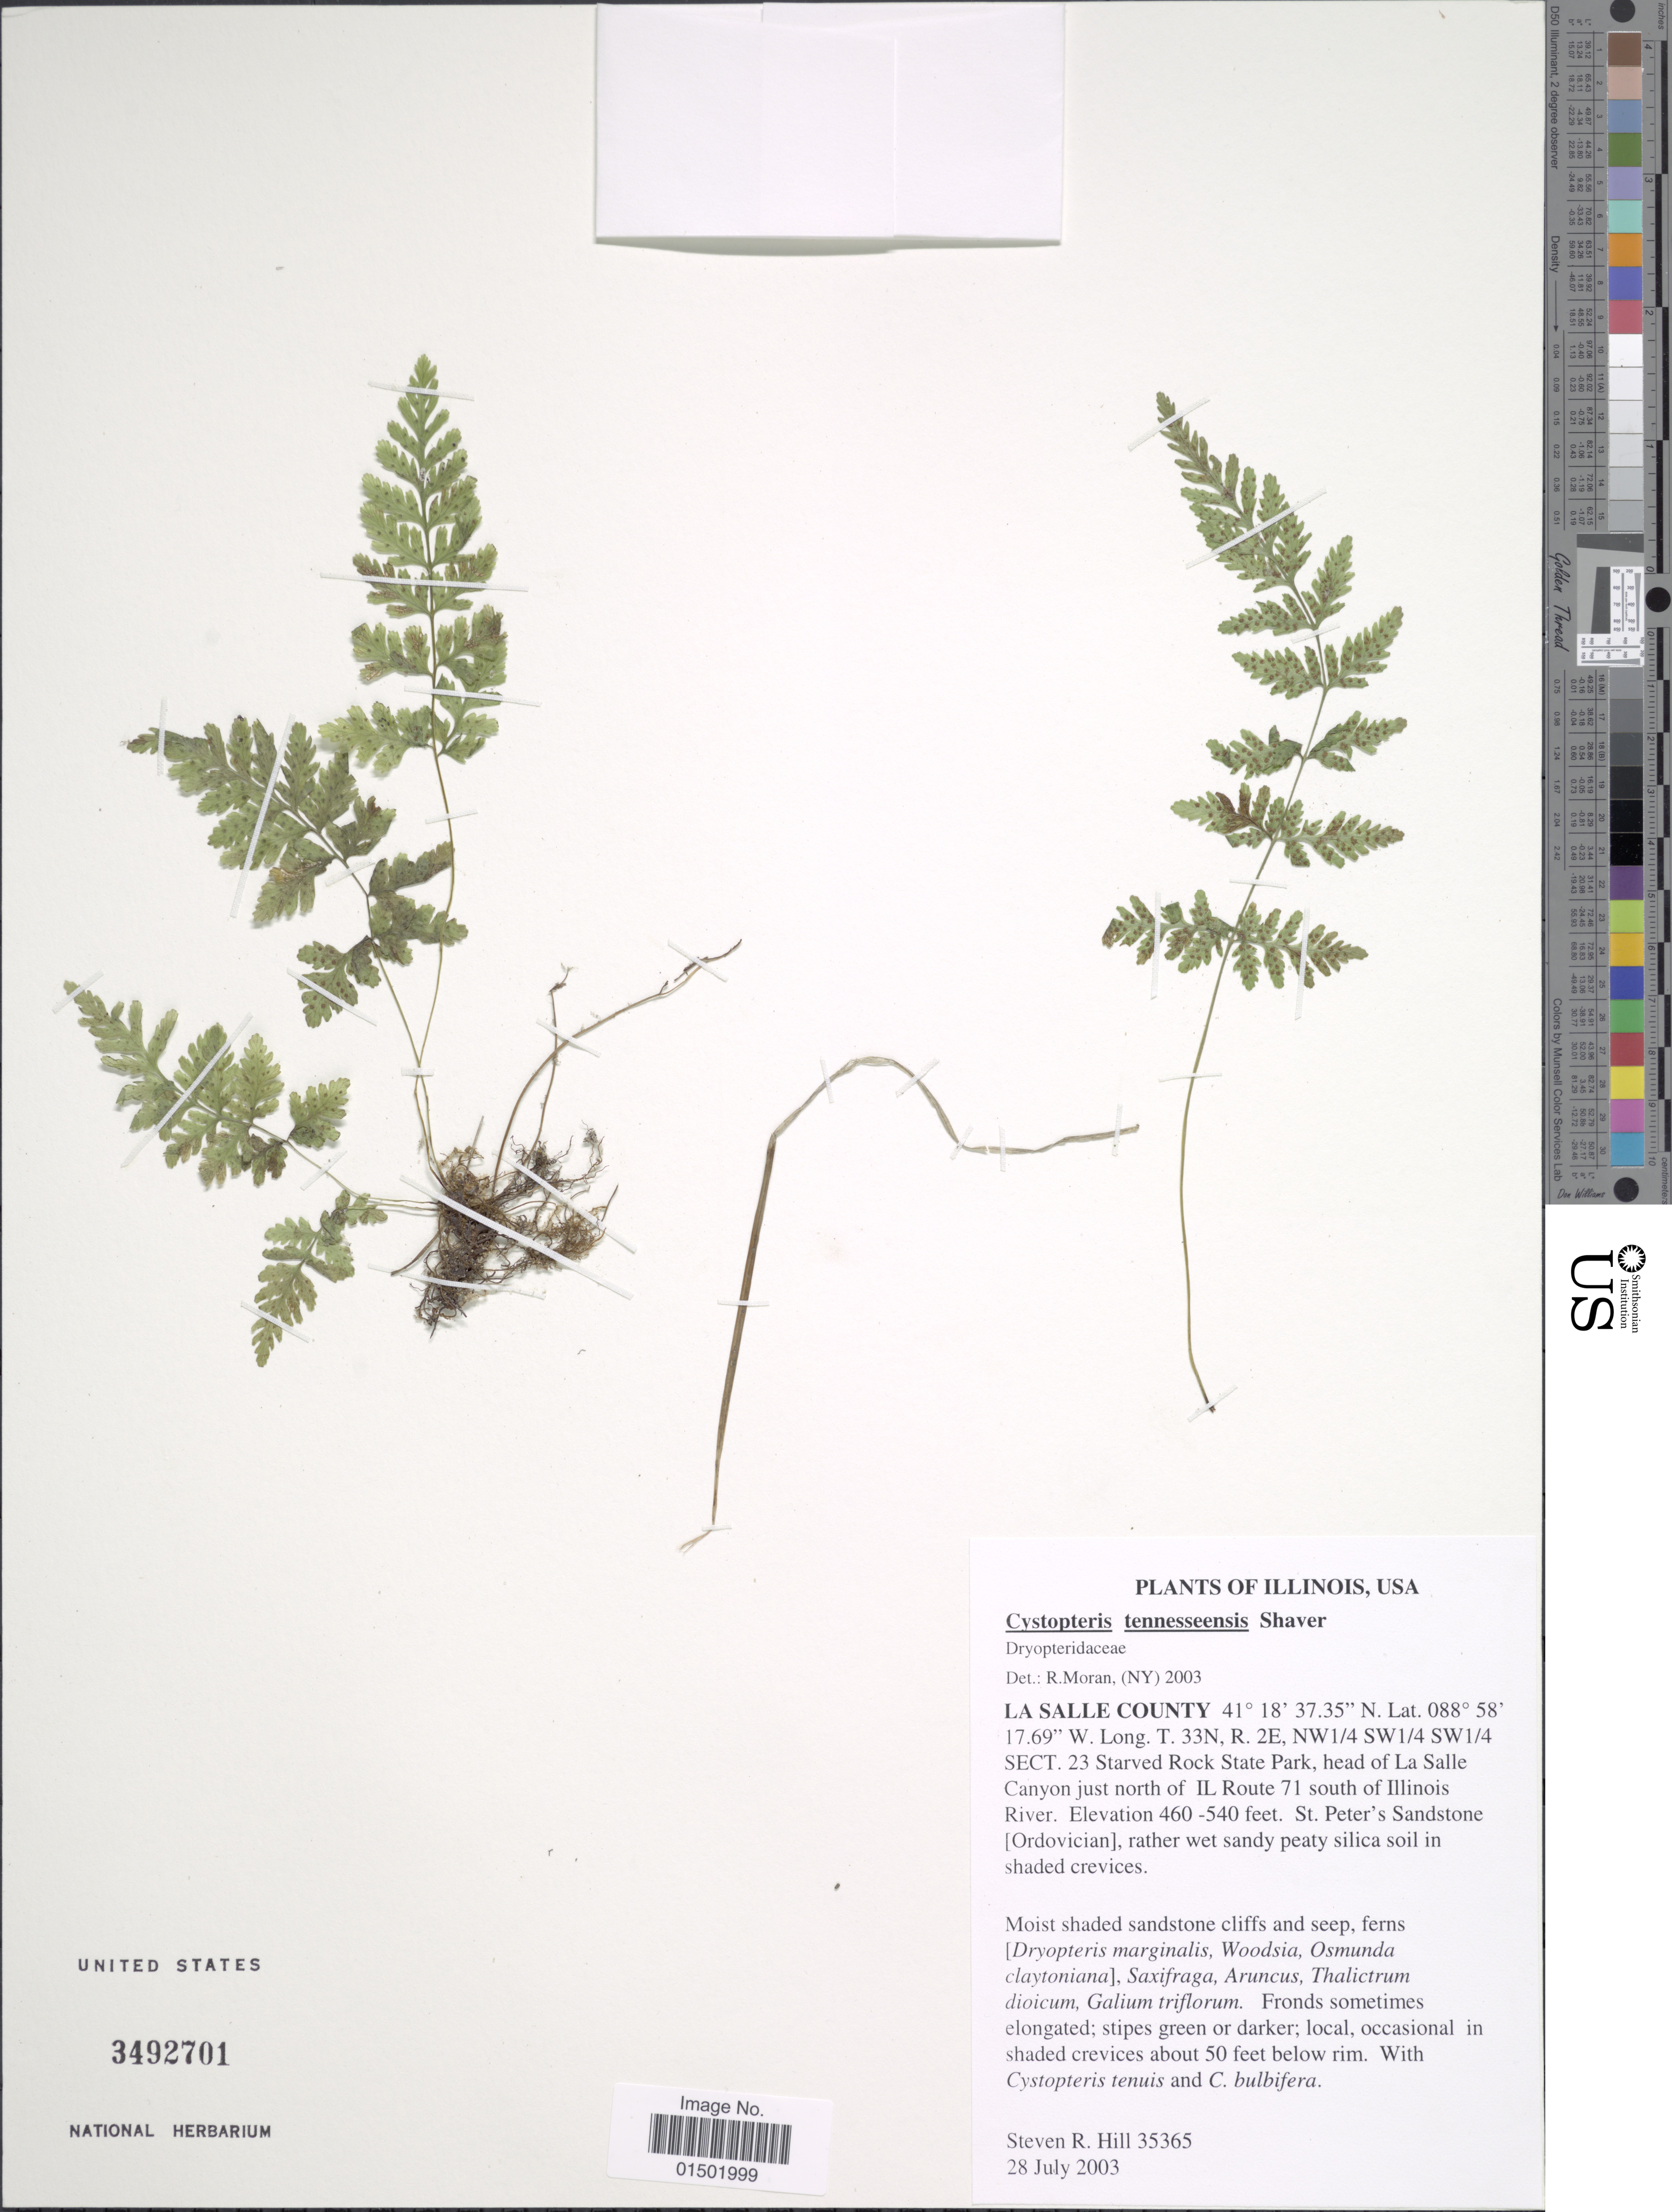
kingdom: Plantae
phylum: Tracheophyta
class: Polypodiopsida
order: Polypodiales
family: Cystopteridaceae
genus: Cystopteris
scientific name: Cystopteris tennesseensis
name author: Shaver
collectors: S. R. Hill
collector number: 35365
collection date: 2003-07-28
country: United States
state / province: Illinois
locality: La Salle County: T. 33N, R. 2E, NW1/4 SW1/4 SW1/4 Sect. 23 Starved Rock State Park, head of La Salle Canyon just north of IL Route 71 south of Illionois River. St. Peter's Sandstone (Ordovician)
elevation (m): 140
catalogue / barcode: US 3492701